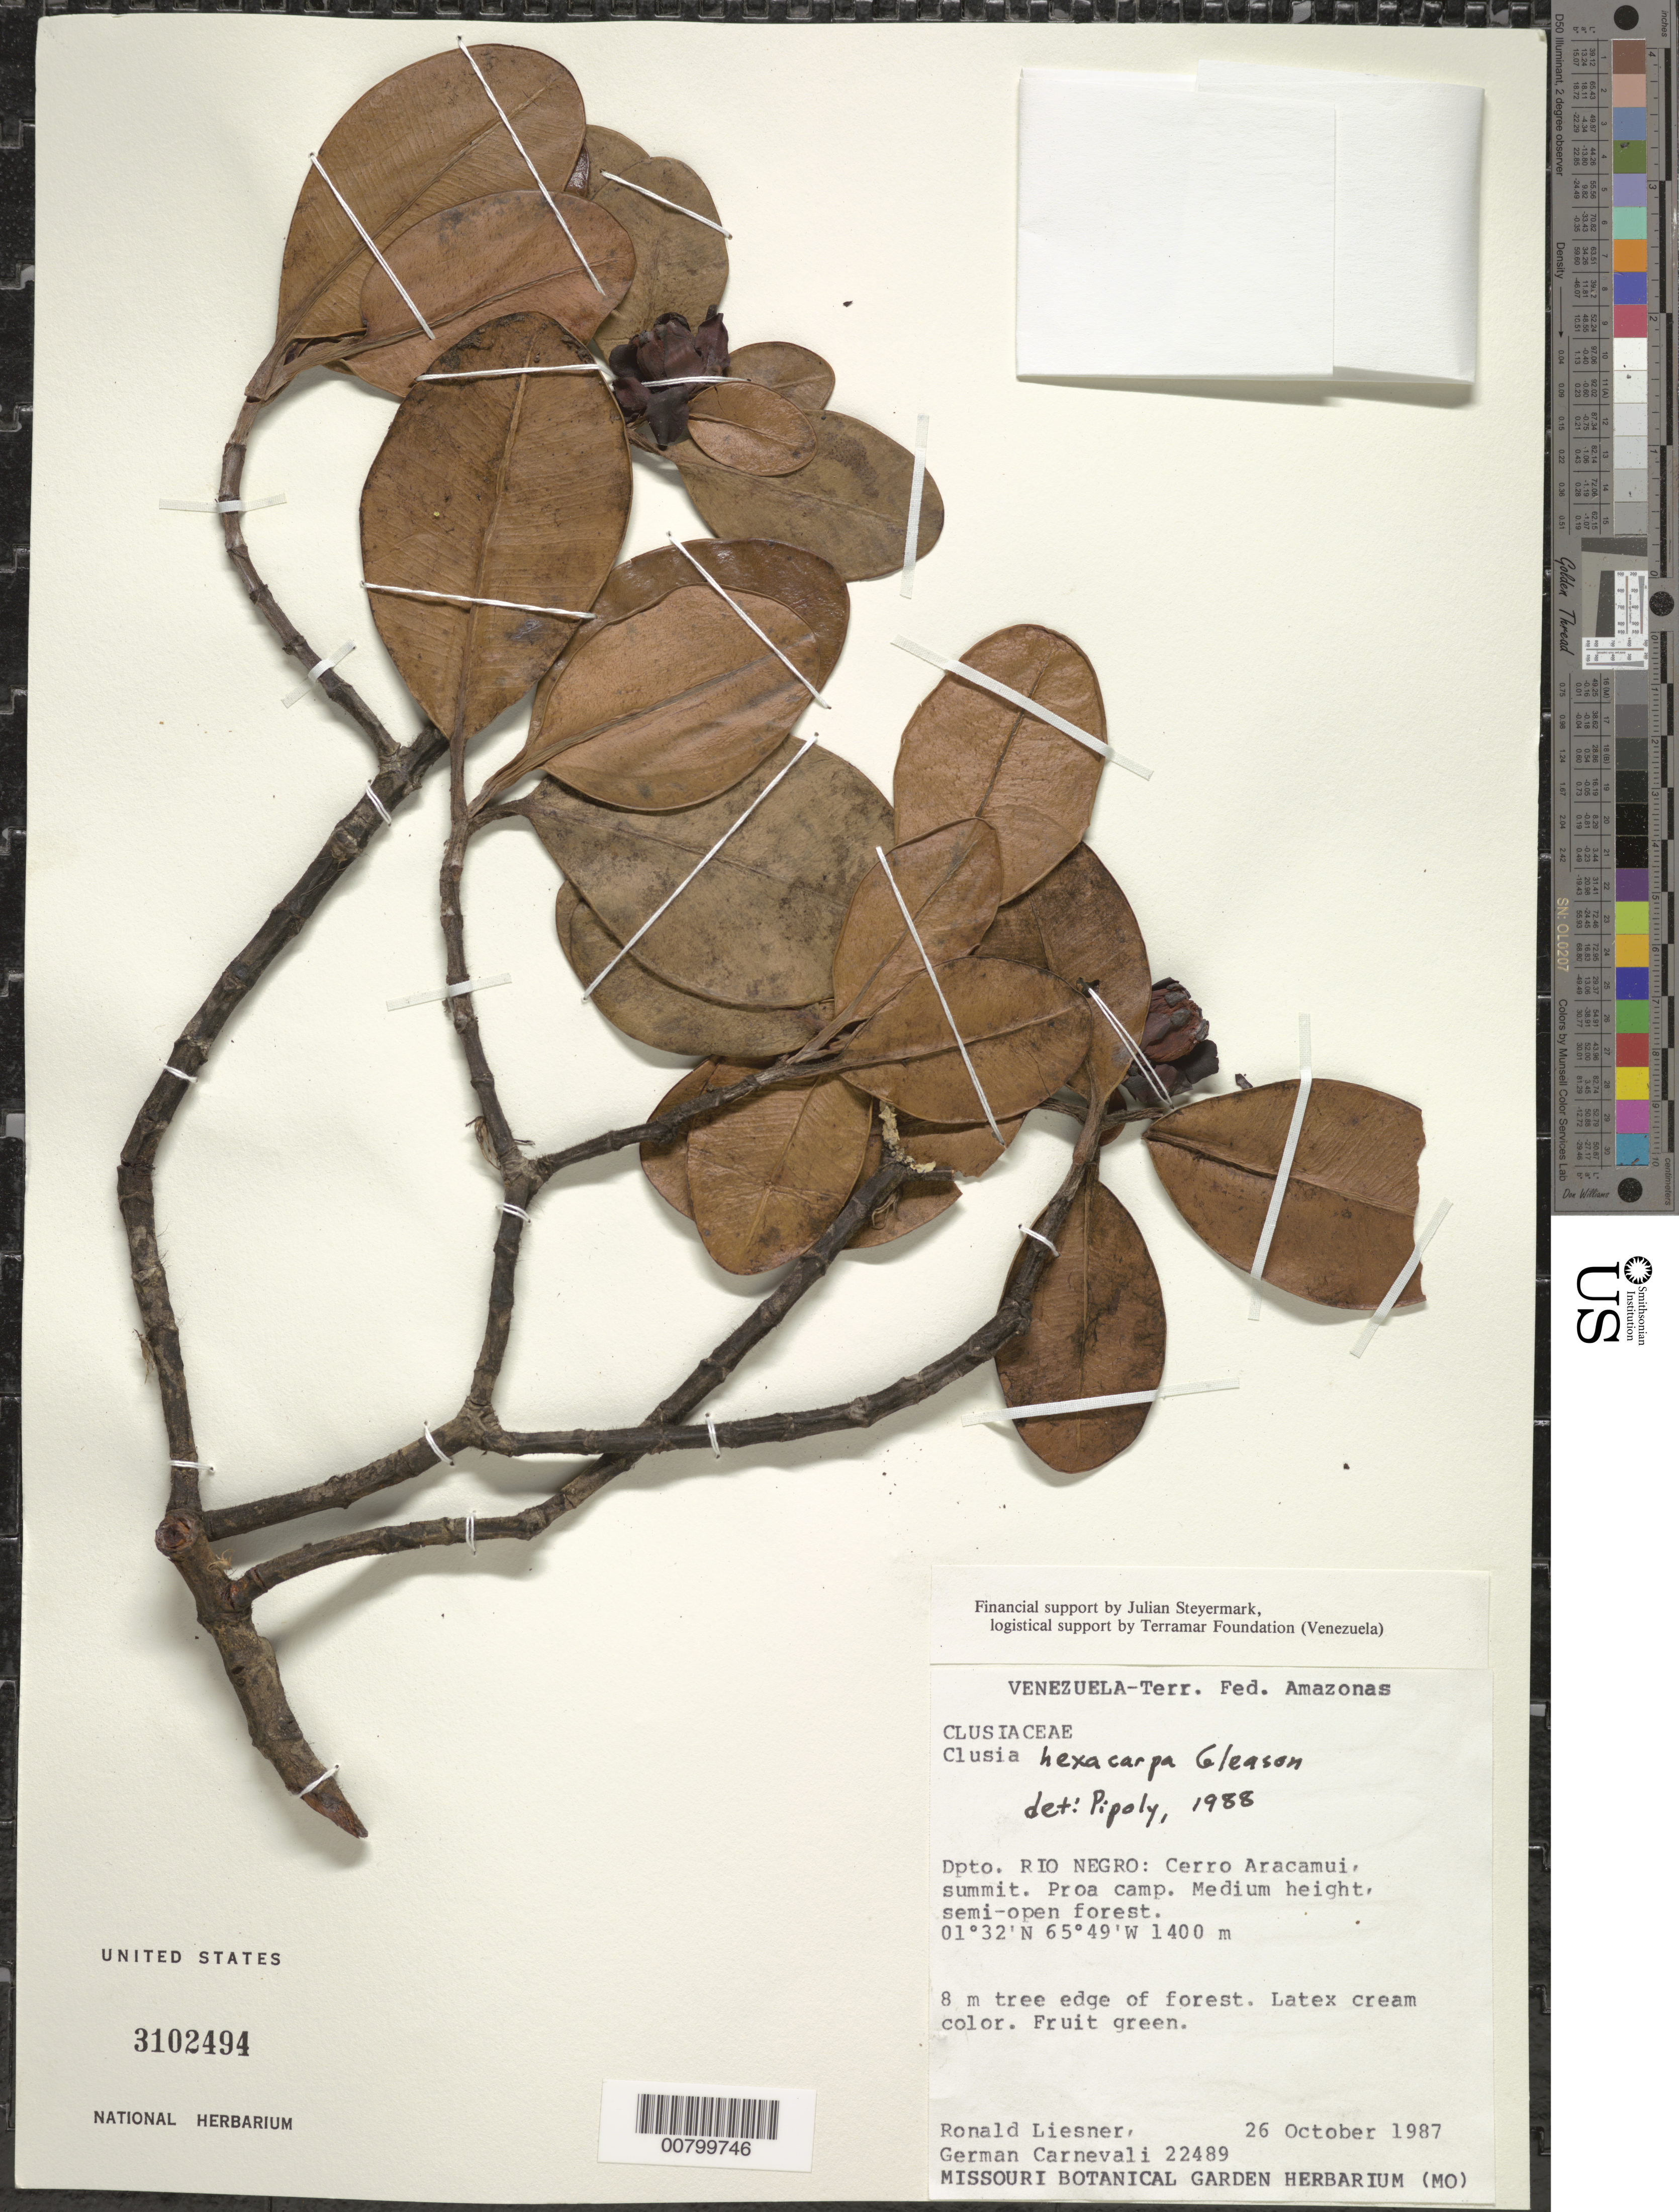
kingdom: Plantae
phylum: Tracheophyta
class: Magnoliopsida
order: Malpighiales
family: Clusiaceae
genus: Clusia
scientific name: Clusia hexacarpa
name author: Gleason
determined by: Pipoly, J. J., III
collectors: R. L. Liesner & G. Carnevali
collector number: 22489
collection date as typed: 26-Oct-87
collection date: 1987-10-26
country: Venezuela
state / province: Amazonas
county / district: Río Negro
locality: Cerro Aracamuni, summit; Proa camp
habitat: Medium height, semi-open forest, edge of forest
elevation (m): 1400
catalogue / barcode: US 3102494